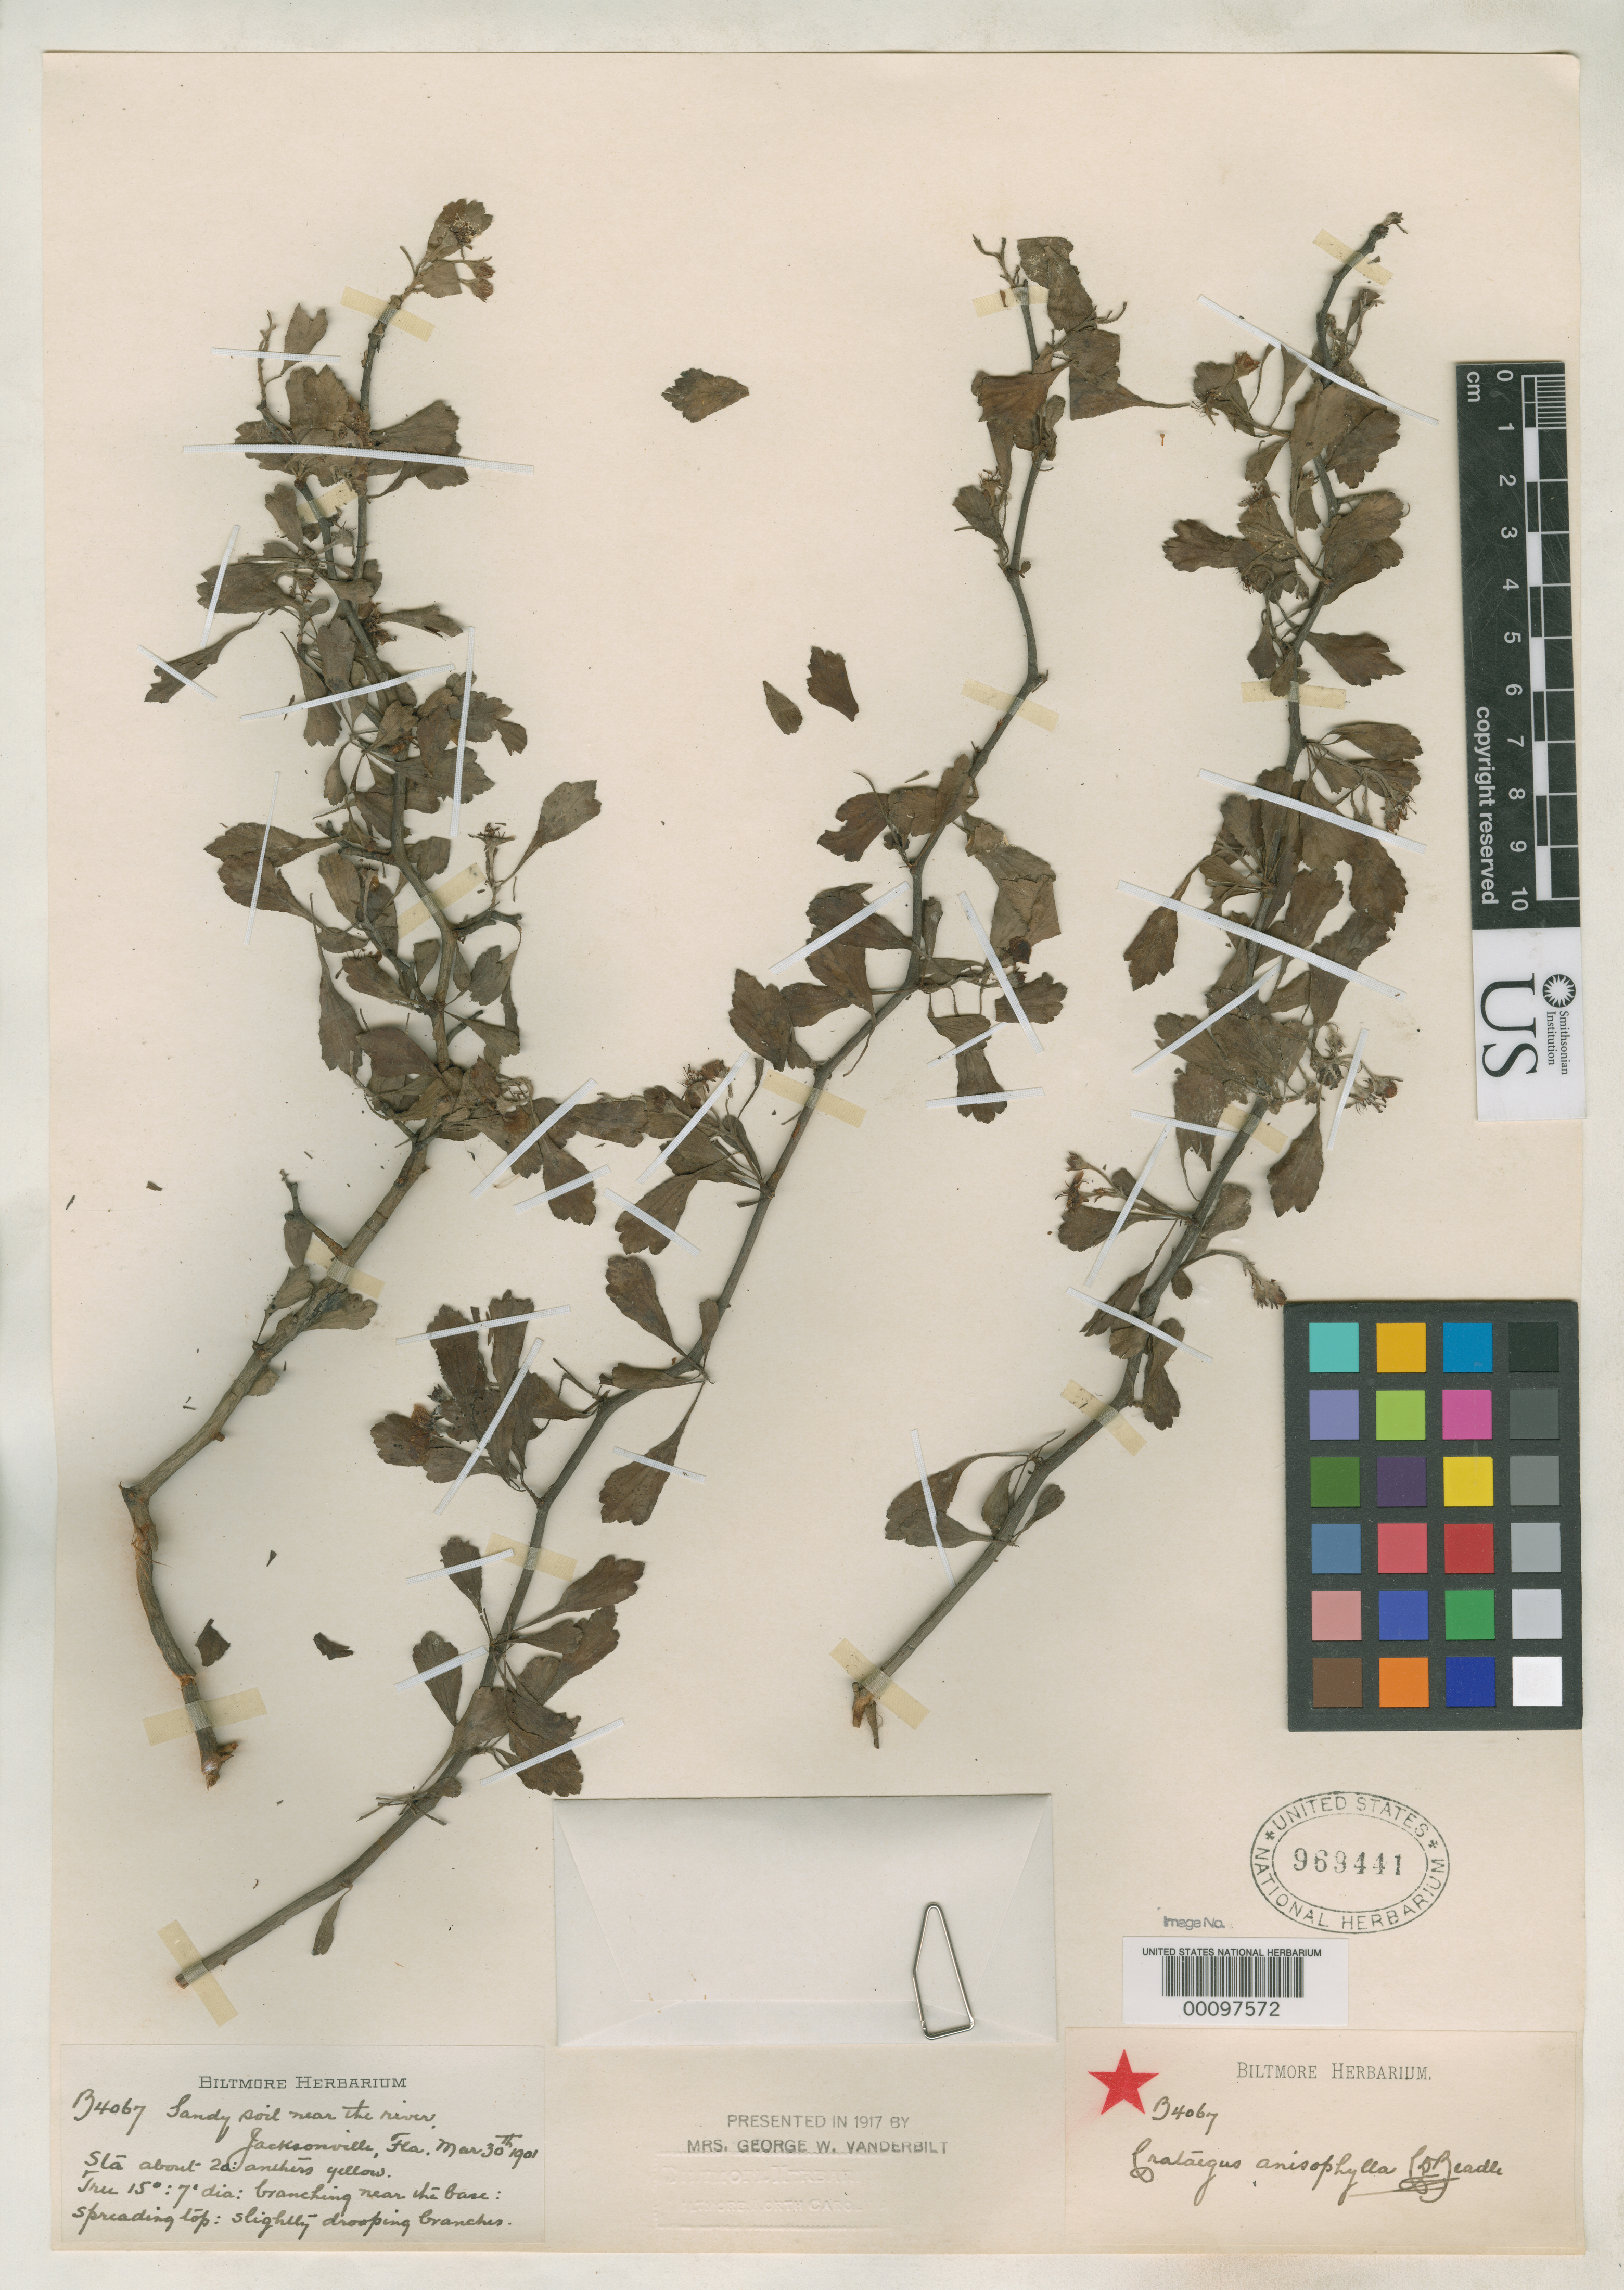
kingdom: Plantae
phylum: Tracheophyta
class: Magnoliopsida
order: Rosales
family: Rosaceae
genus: Crataegus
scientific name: Crataegus anisophylla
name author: Beadle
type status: Syntype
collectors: ex herb. Biltmore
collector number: B 4067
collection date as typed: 30 Mar 1901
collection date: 1901-03-30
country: United States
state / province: Florida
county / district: Duval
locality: Banks of St. John's River, Jacksonville.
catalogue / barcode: US 969441